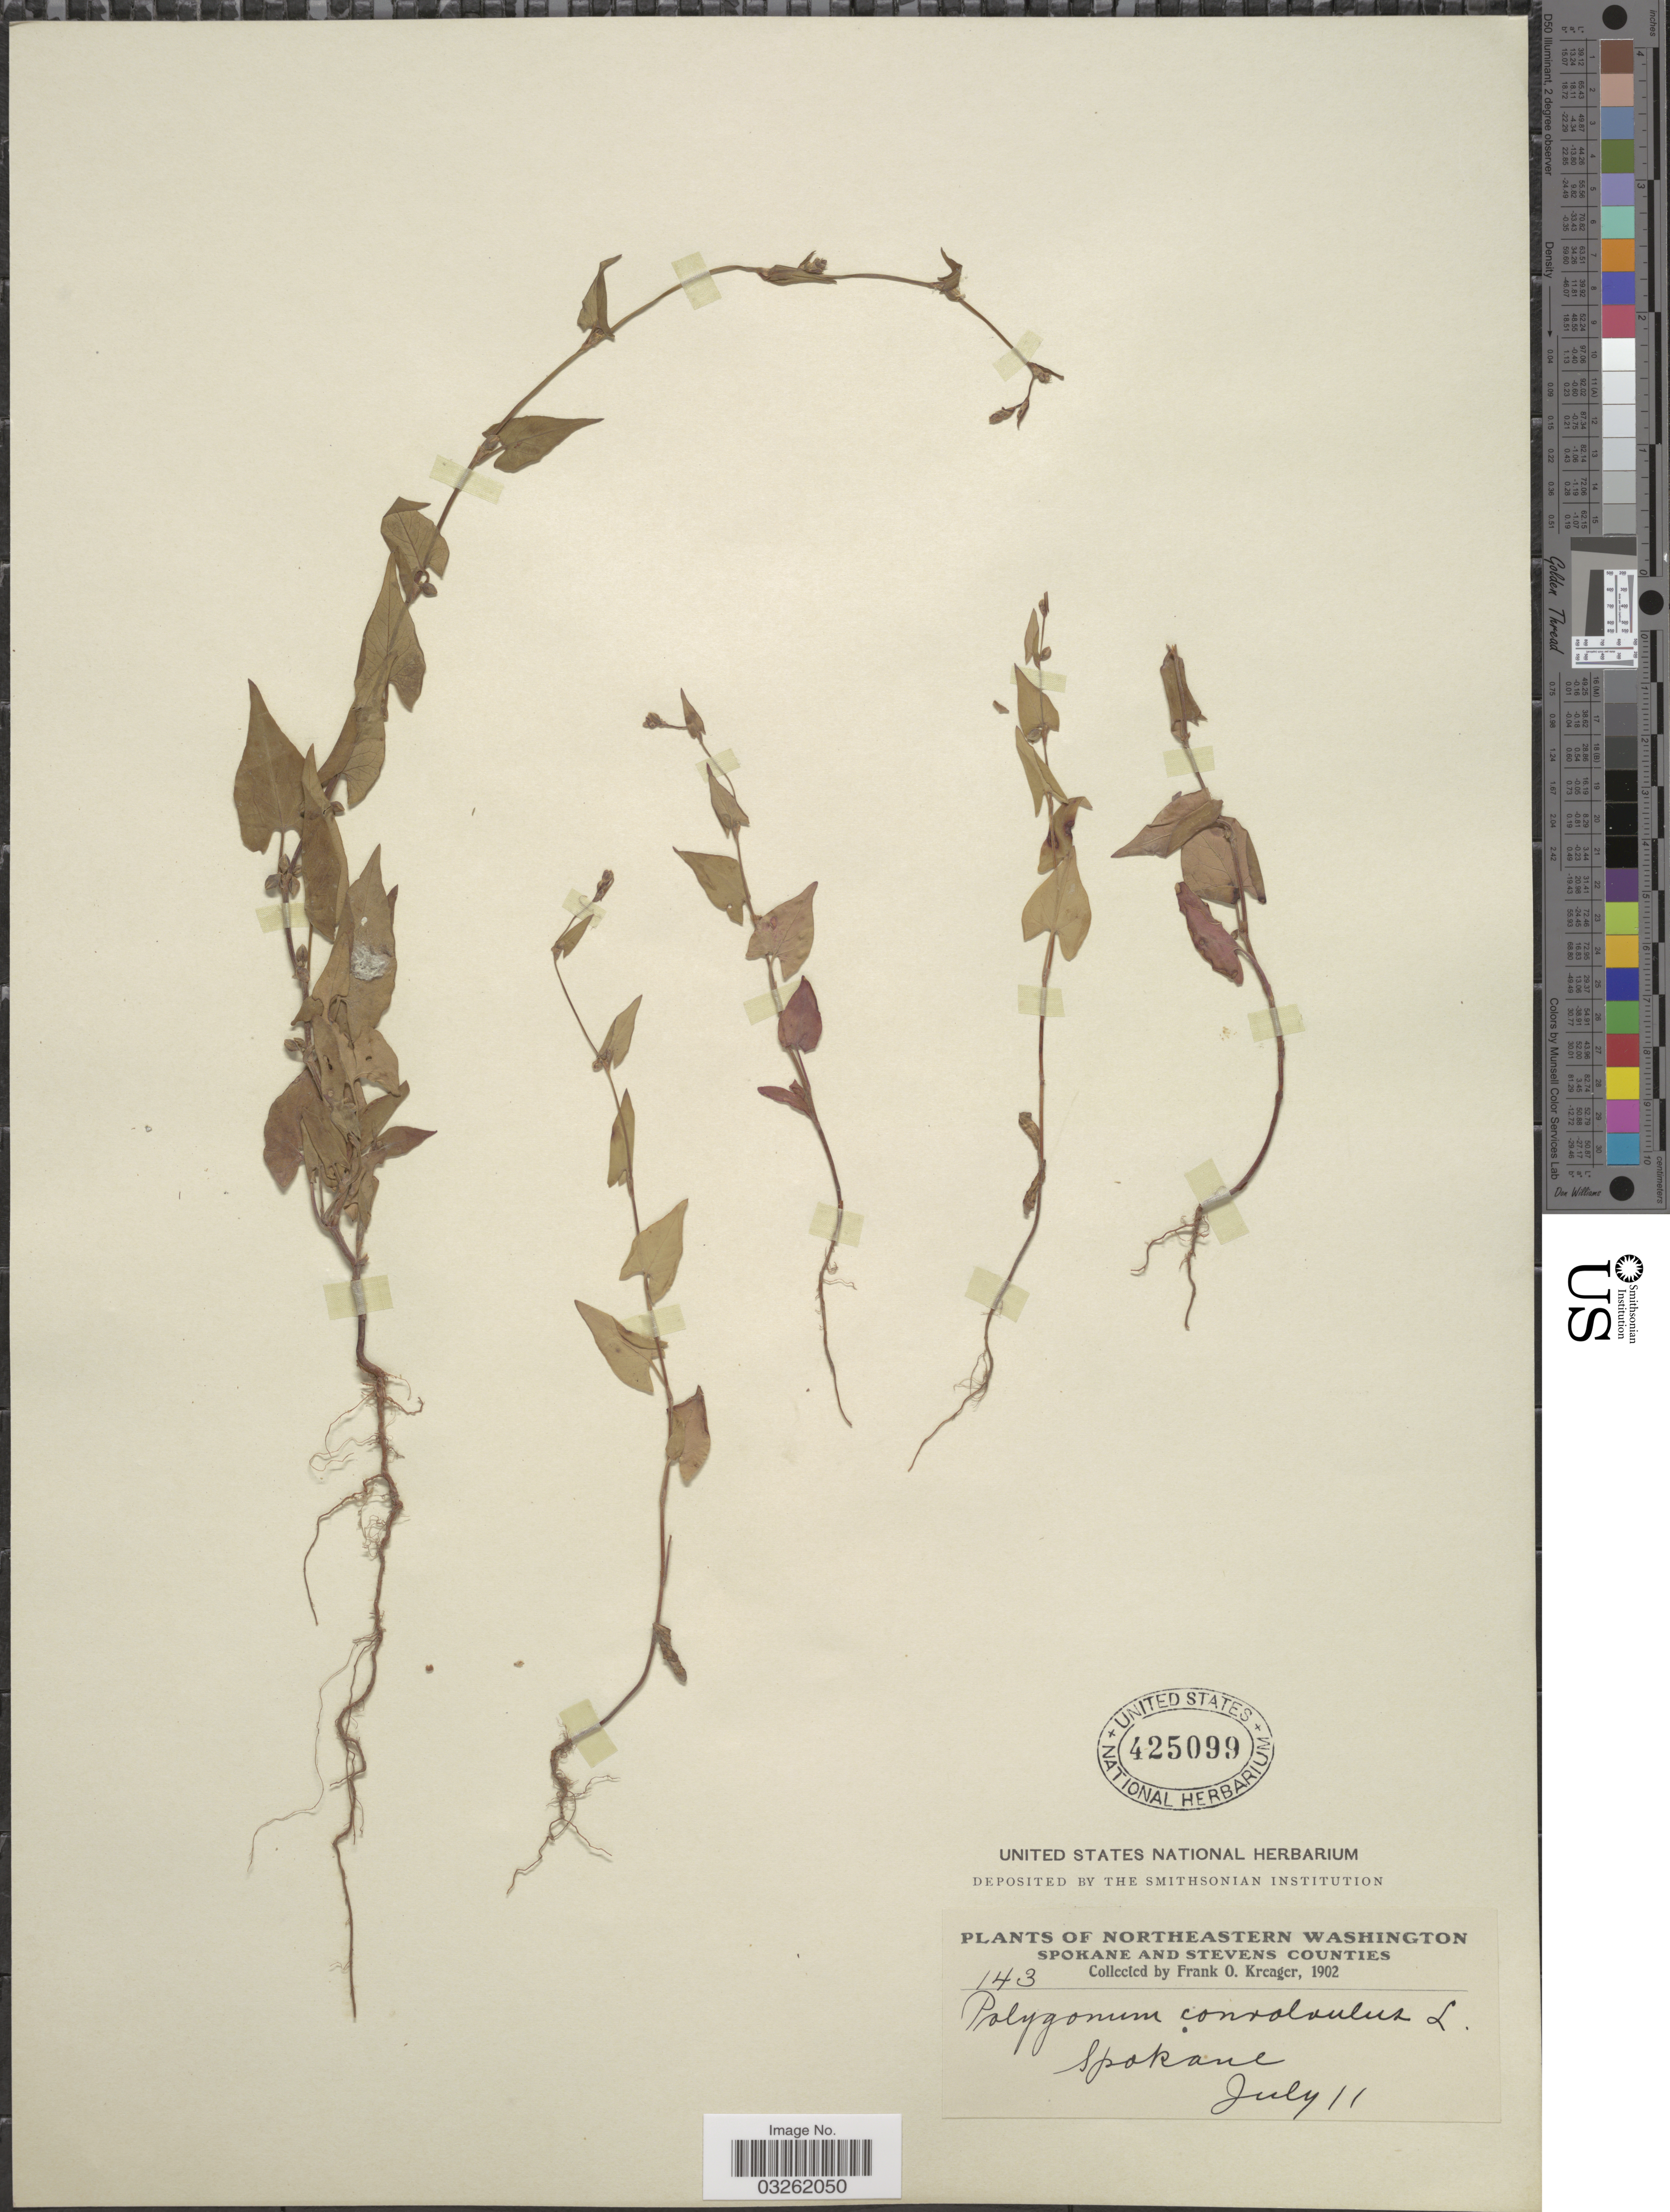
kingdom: Plantae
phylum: Tracheophyta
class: Magnoliopsida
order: Caryophyllales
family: Polygonaceae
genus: Fallopia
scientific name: Fallopia convolvulus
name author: (L.) Á. Löve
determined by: Strong, M. T., (US), Smithsonian Institution - National Museum of Natural History (UNITED STATES)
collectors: F. Kreager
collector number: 143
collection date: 1902-07-11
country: United States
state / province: Washington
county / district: Spokane / Stevens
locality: Northeastern Washington. Spokane and Stevens Counties. Spokane.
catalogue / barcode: US 425099